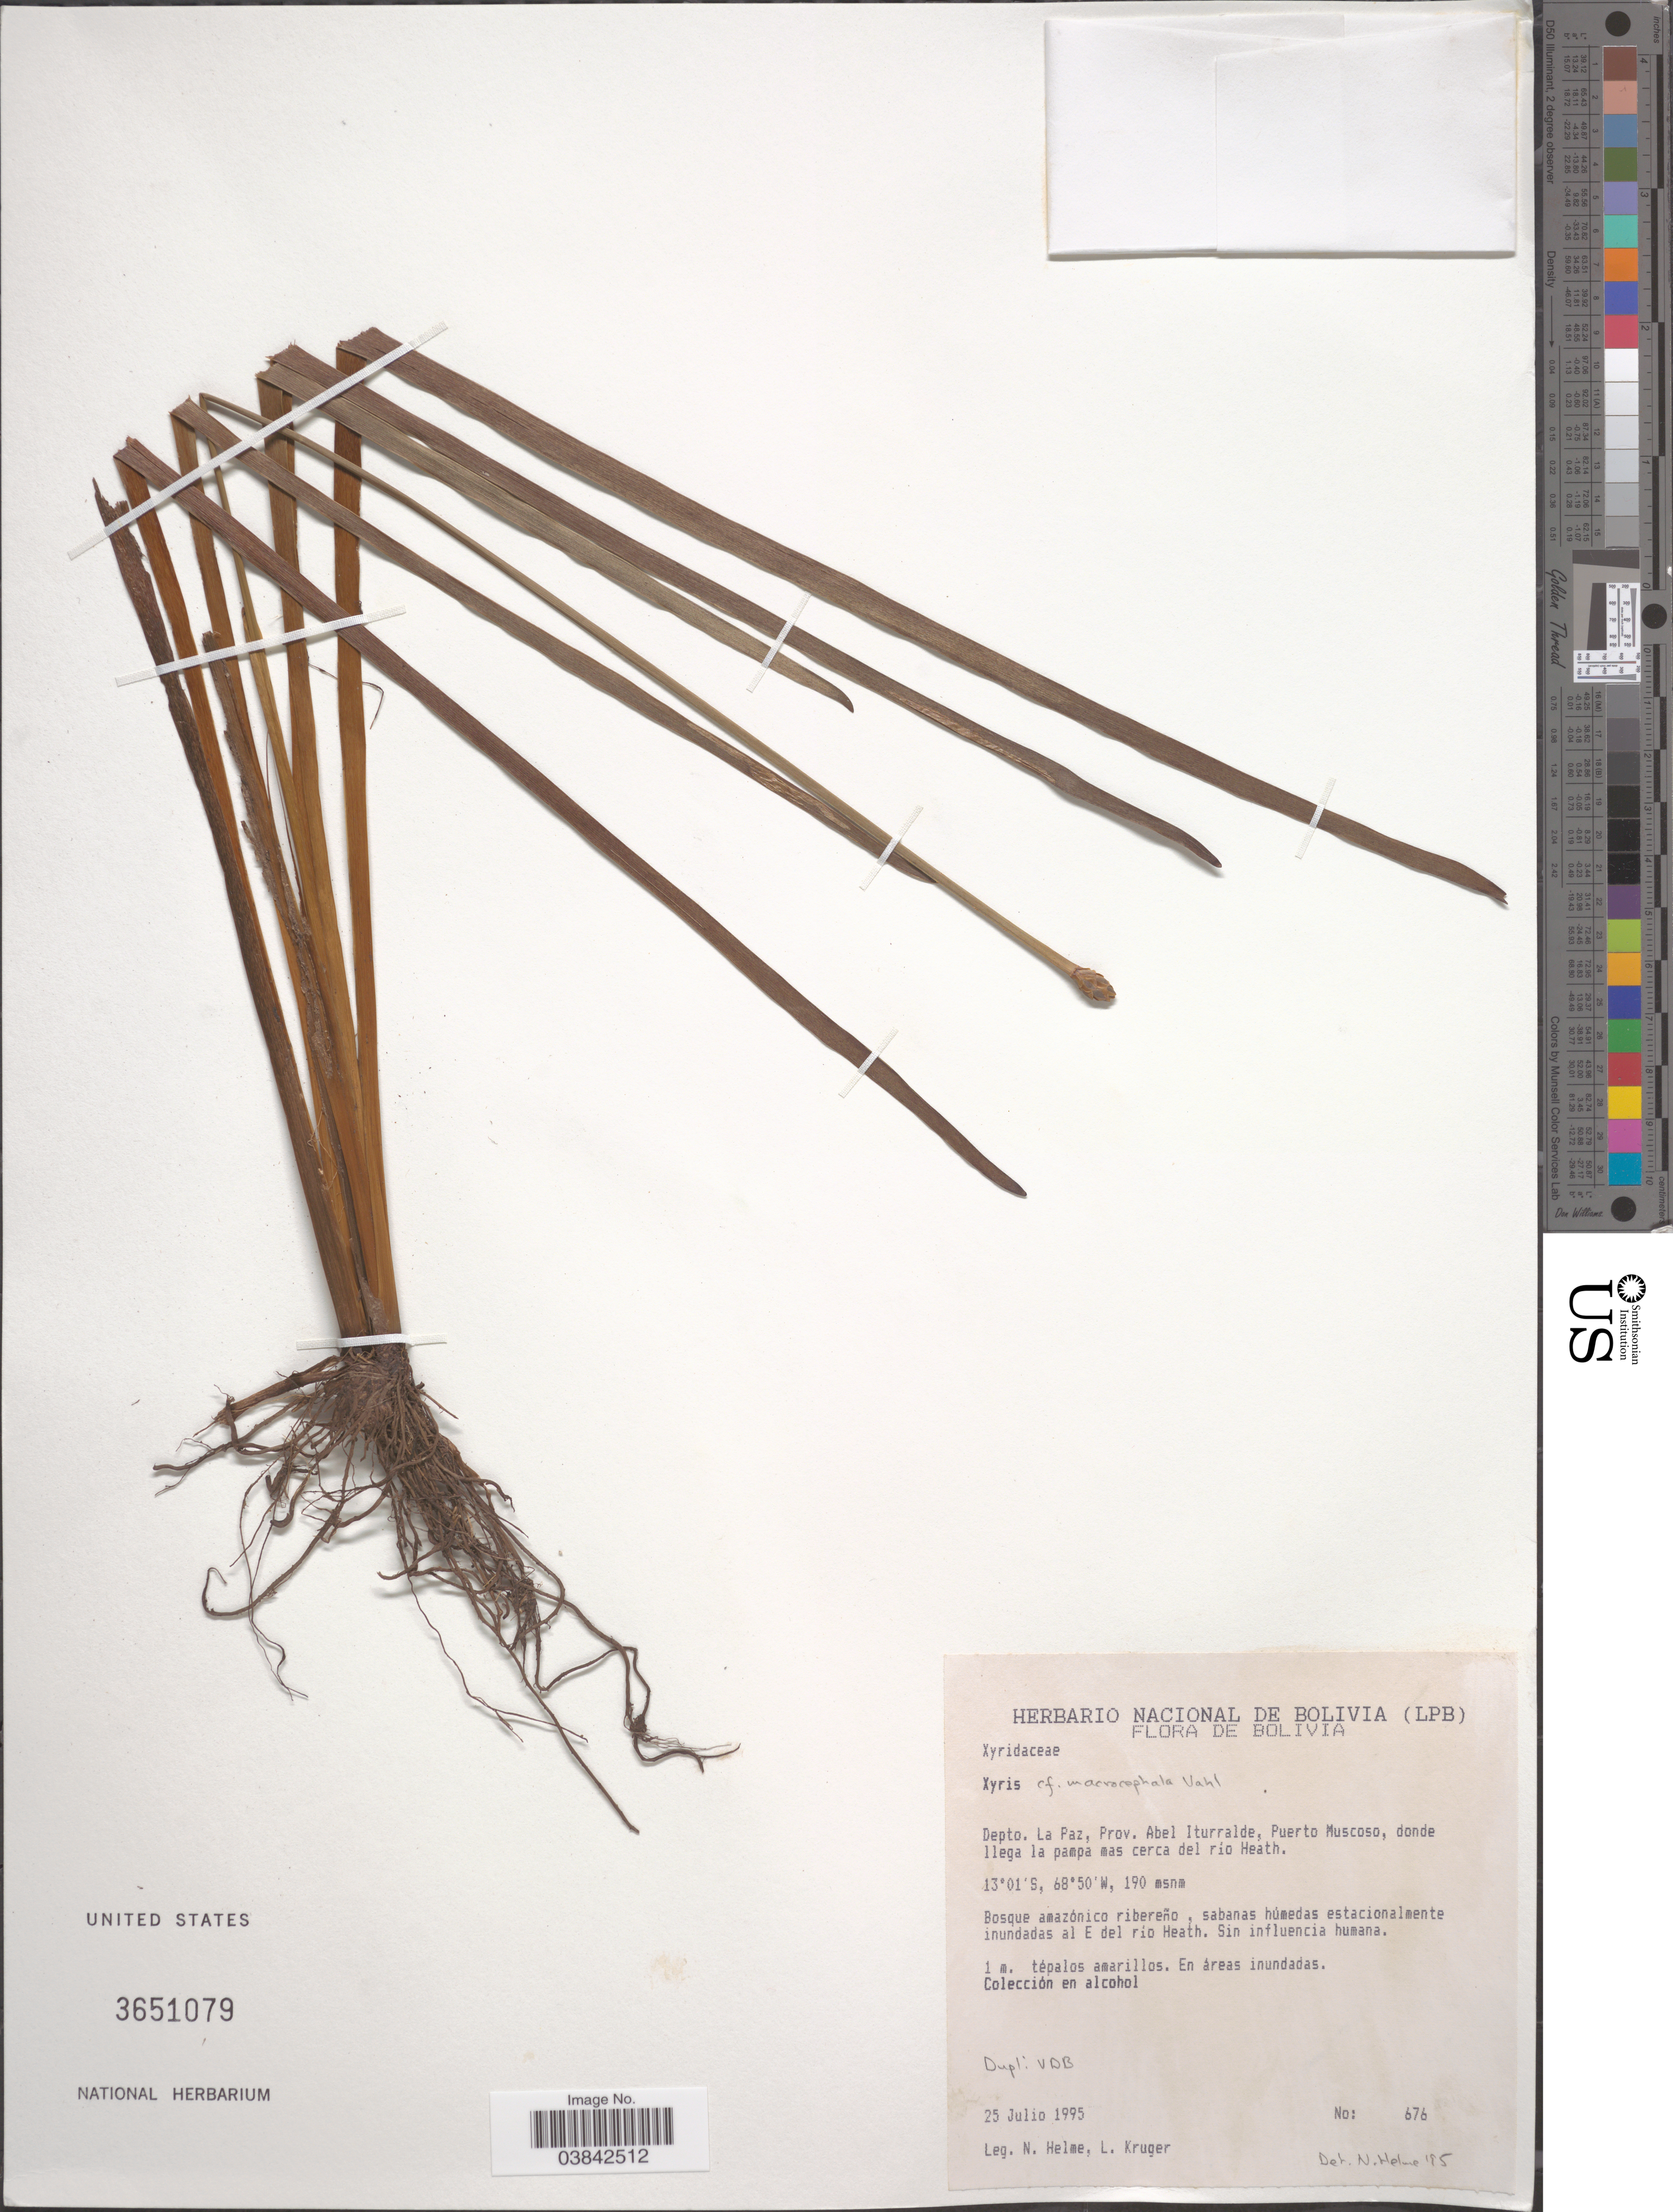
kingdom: Plantae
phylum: Tracheophyta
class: Liliopsida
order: Poales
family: Xyridaceae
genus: Xyris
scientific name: Xyris sp.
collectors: N. Helme & L. Kruger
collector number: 676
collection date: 1995-07-25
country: Bolivia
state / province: La Paz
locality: Depto. La Paz, Prov. Abel Iturralda, Puerto Muscoso, donde llega la pampa mas cerca del río Heath. E del río Heath.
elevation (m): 190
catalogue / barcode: US 3651079